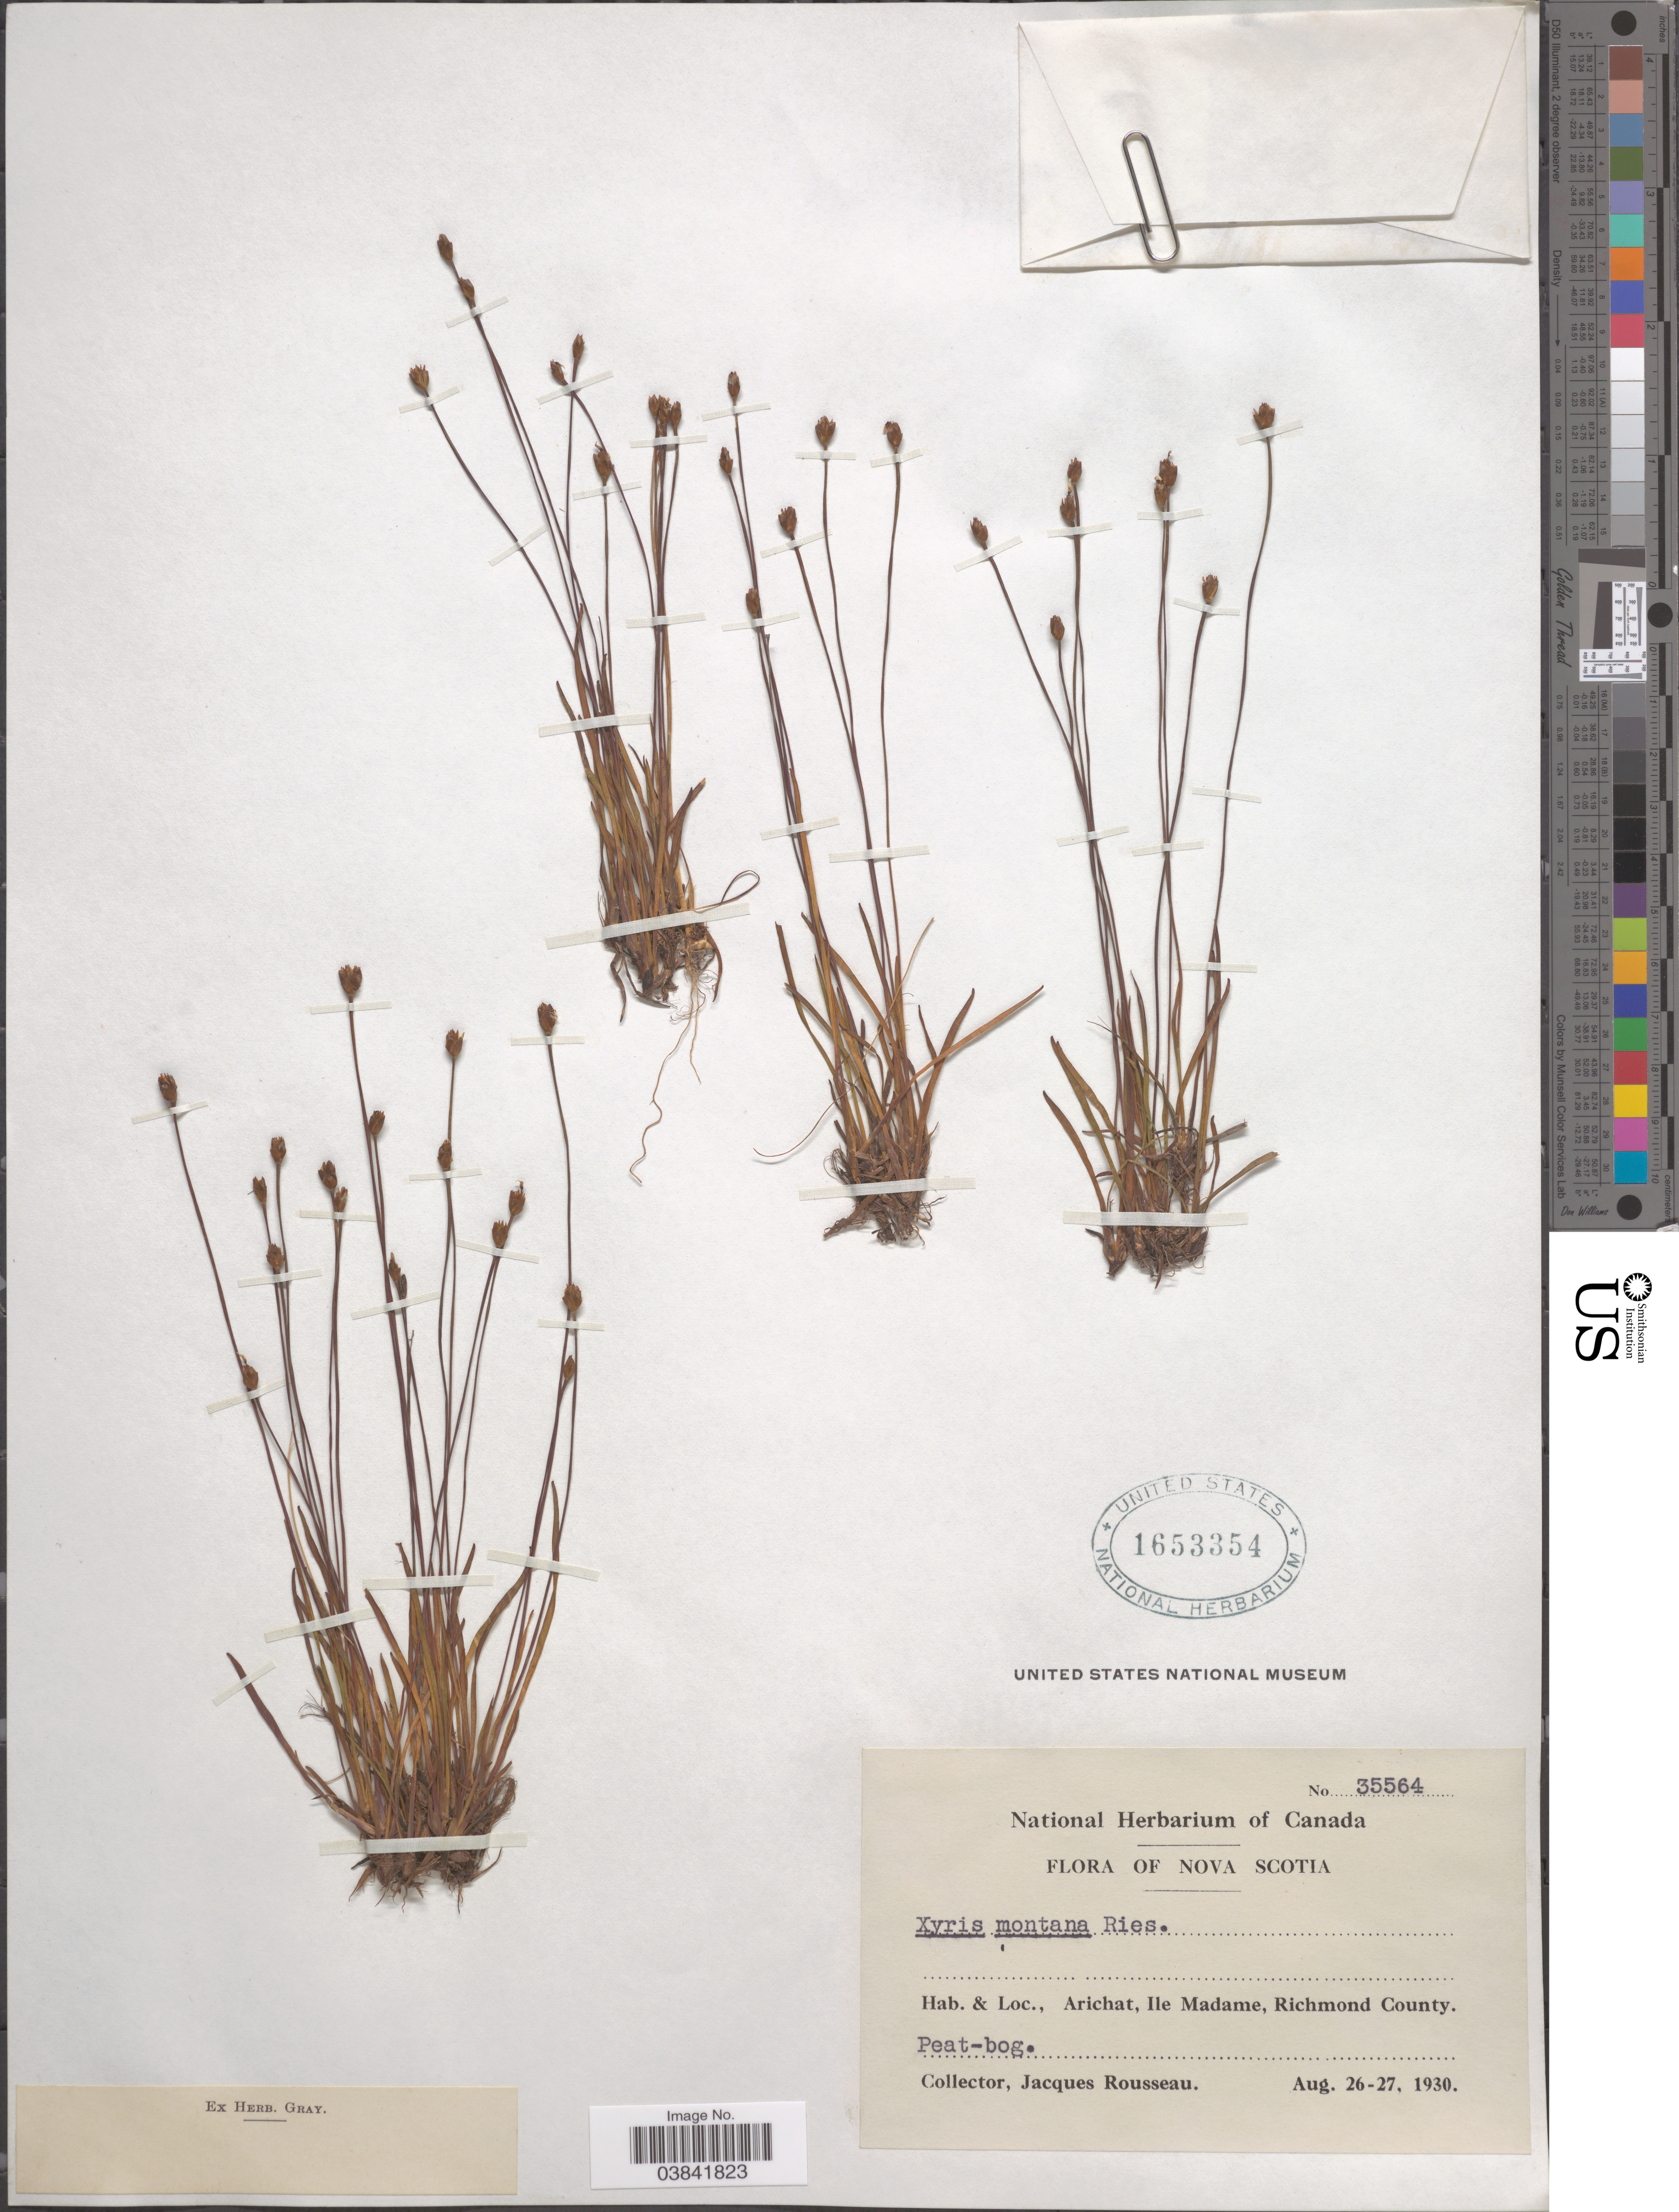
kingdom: Plantae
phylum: Tracheophyta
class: Liliopsida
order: Poales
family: Xyridaceae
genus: Xyris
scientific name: Xyris montana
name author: Ries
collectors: J. Rousseau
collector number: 35564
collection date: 1930-08-26/1930-08-27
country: Canada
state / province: Nova Scotia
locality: Arichat, Ile Madame, Richmond County.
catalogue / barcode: US 1653354